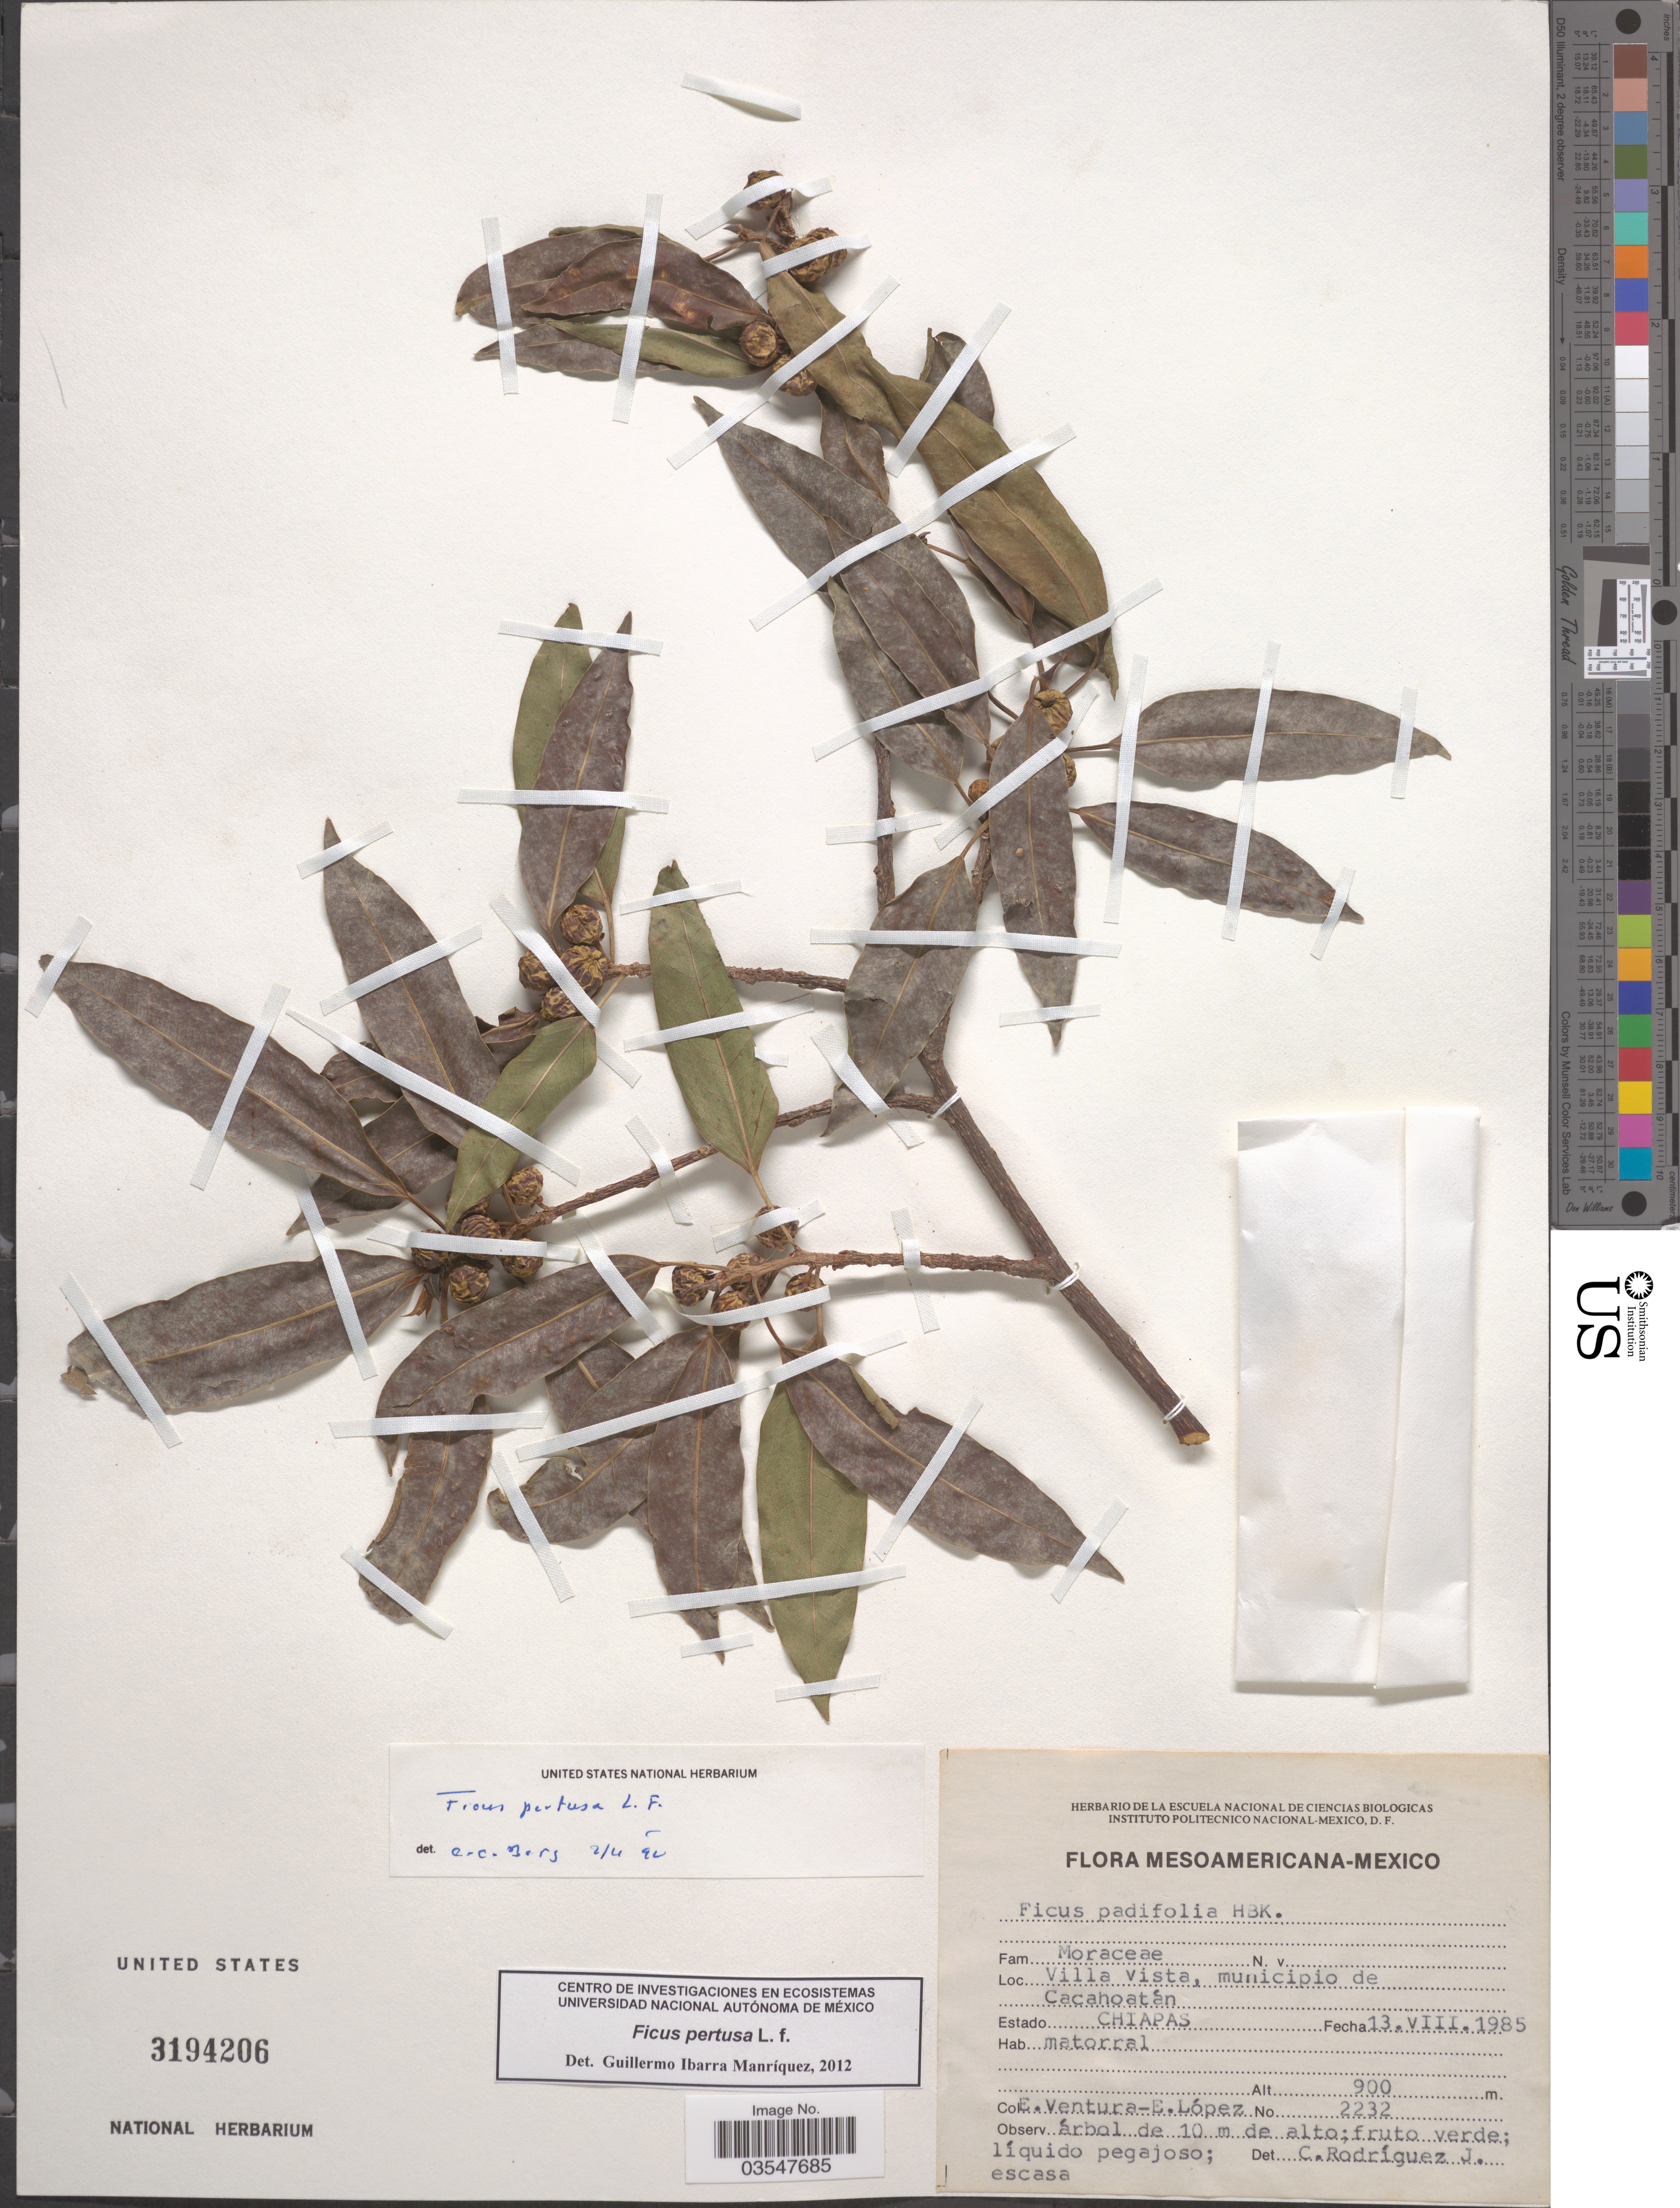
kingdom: Plantae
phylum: Tracheophyta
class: Magnoliopsida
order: Rosales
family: Moraceae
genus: Ficus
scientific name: Ficus pertusa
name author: L. f.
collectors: E. Ventura & E. López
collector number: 2232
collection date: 1985-08-13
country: Mexico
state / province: Chiapas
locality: Villa Vista, municipio de Cacahoatán.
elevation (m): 900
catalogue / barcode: US 3194206